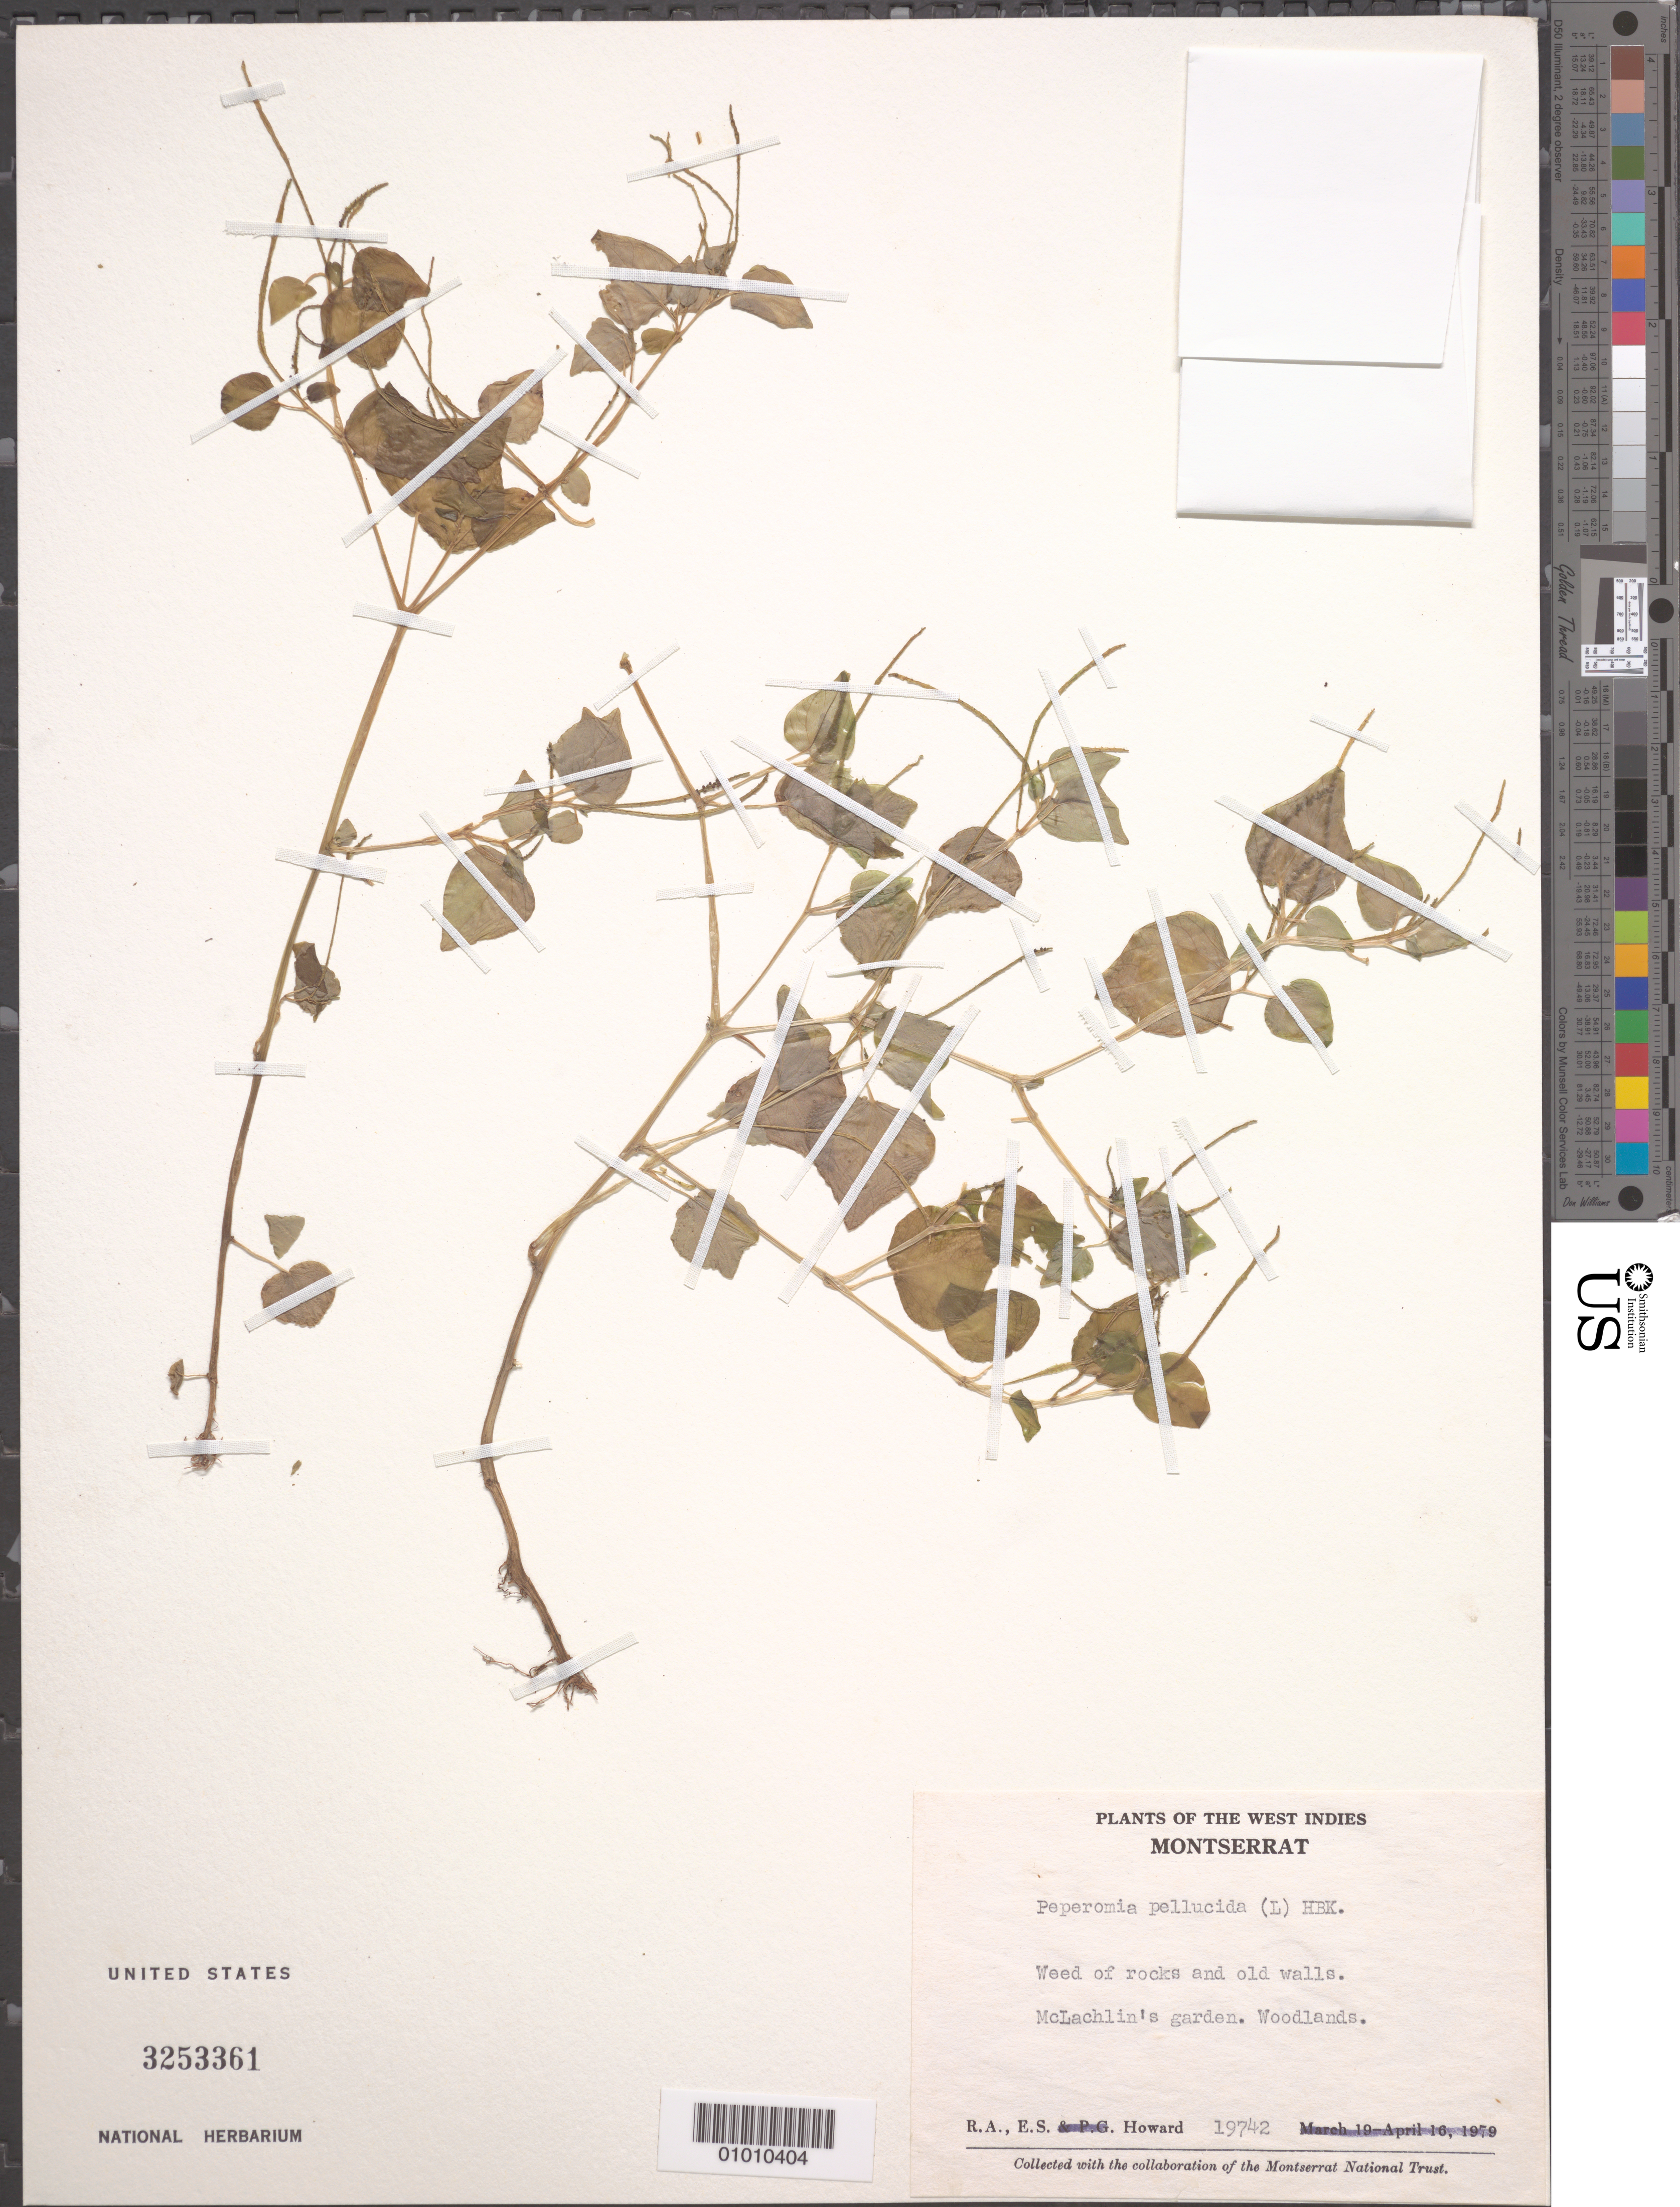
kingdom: Plantae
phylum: Tracheophyta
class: Magnoliopsida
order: Piperales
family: Piperaceae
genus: Peperomia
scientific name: Peperomia pellucida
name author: (L.) Kunth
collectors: E. S. Howard & R. A. Howard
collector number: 19742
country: Montserrat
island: Montserrat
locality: Weed of rocks and old walls. McLachlin's garden. Woodlands.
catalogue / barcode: US 3253361